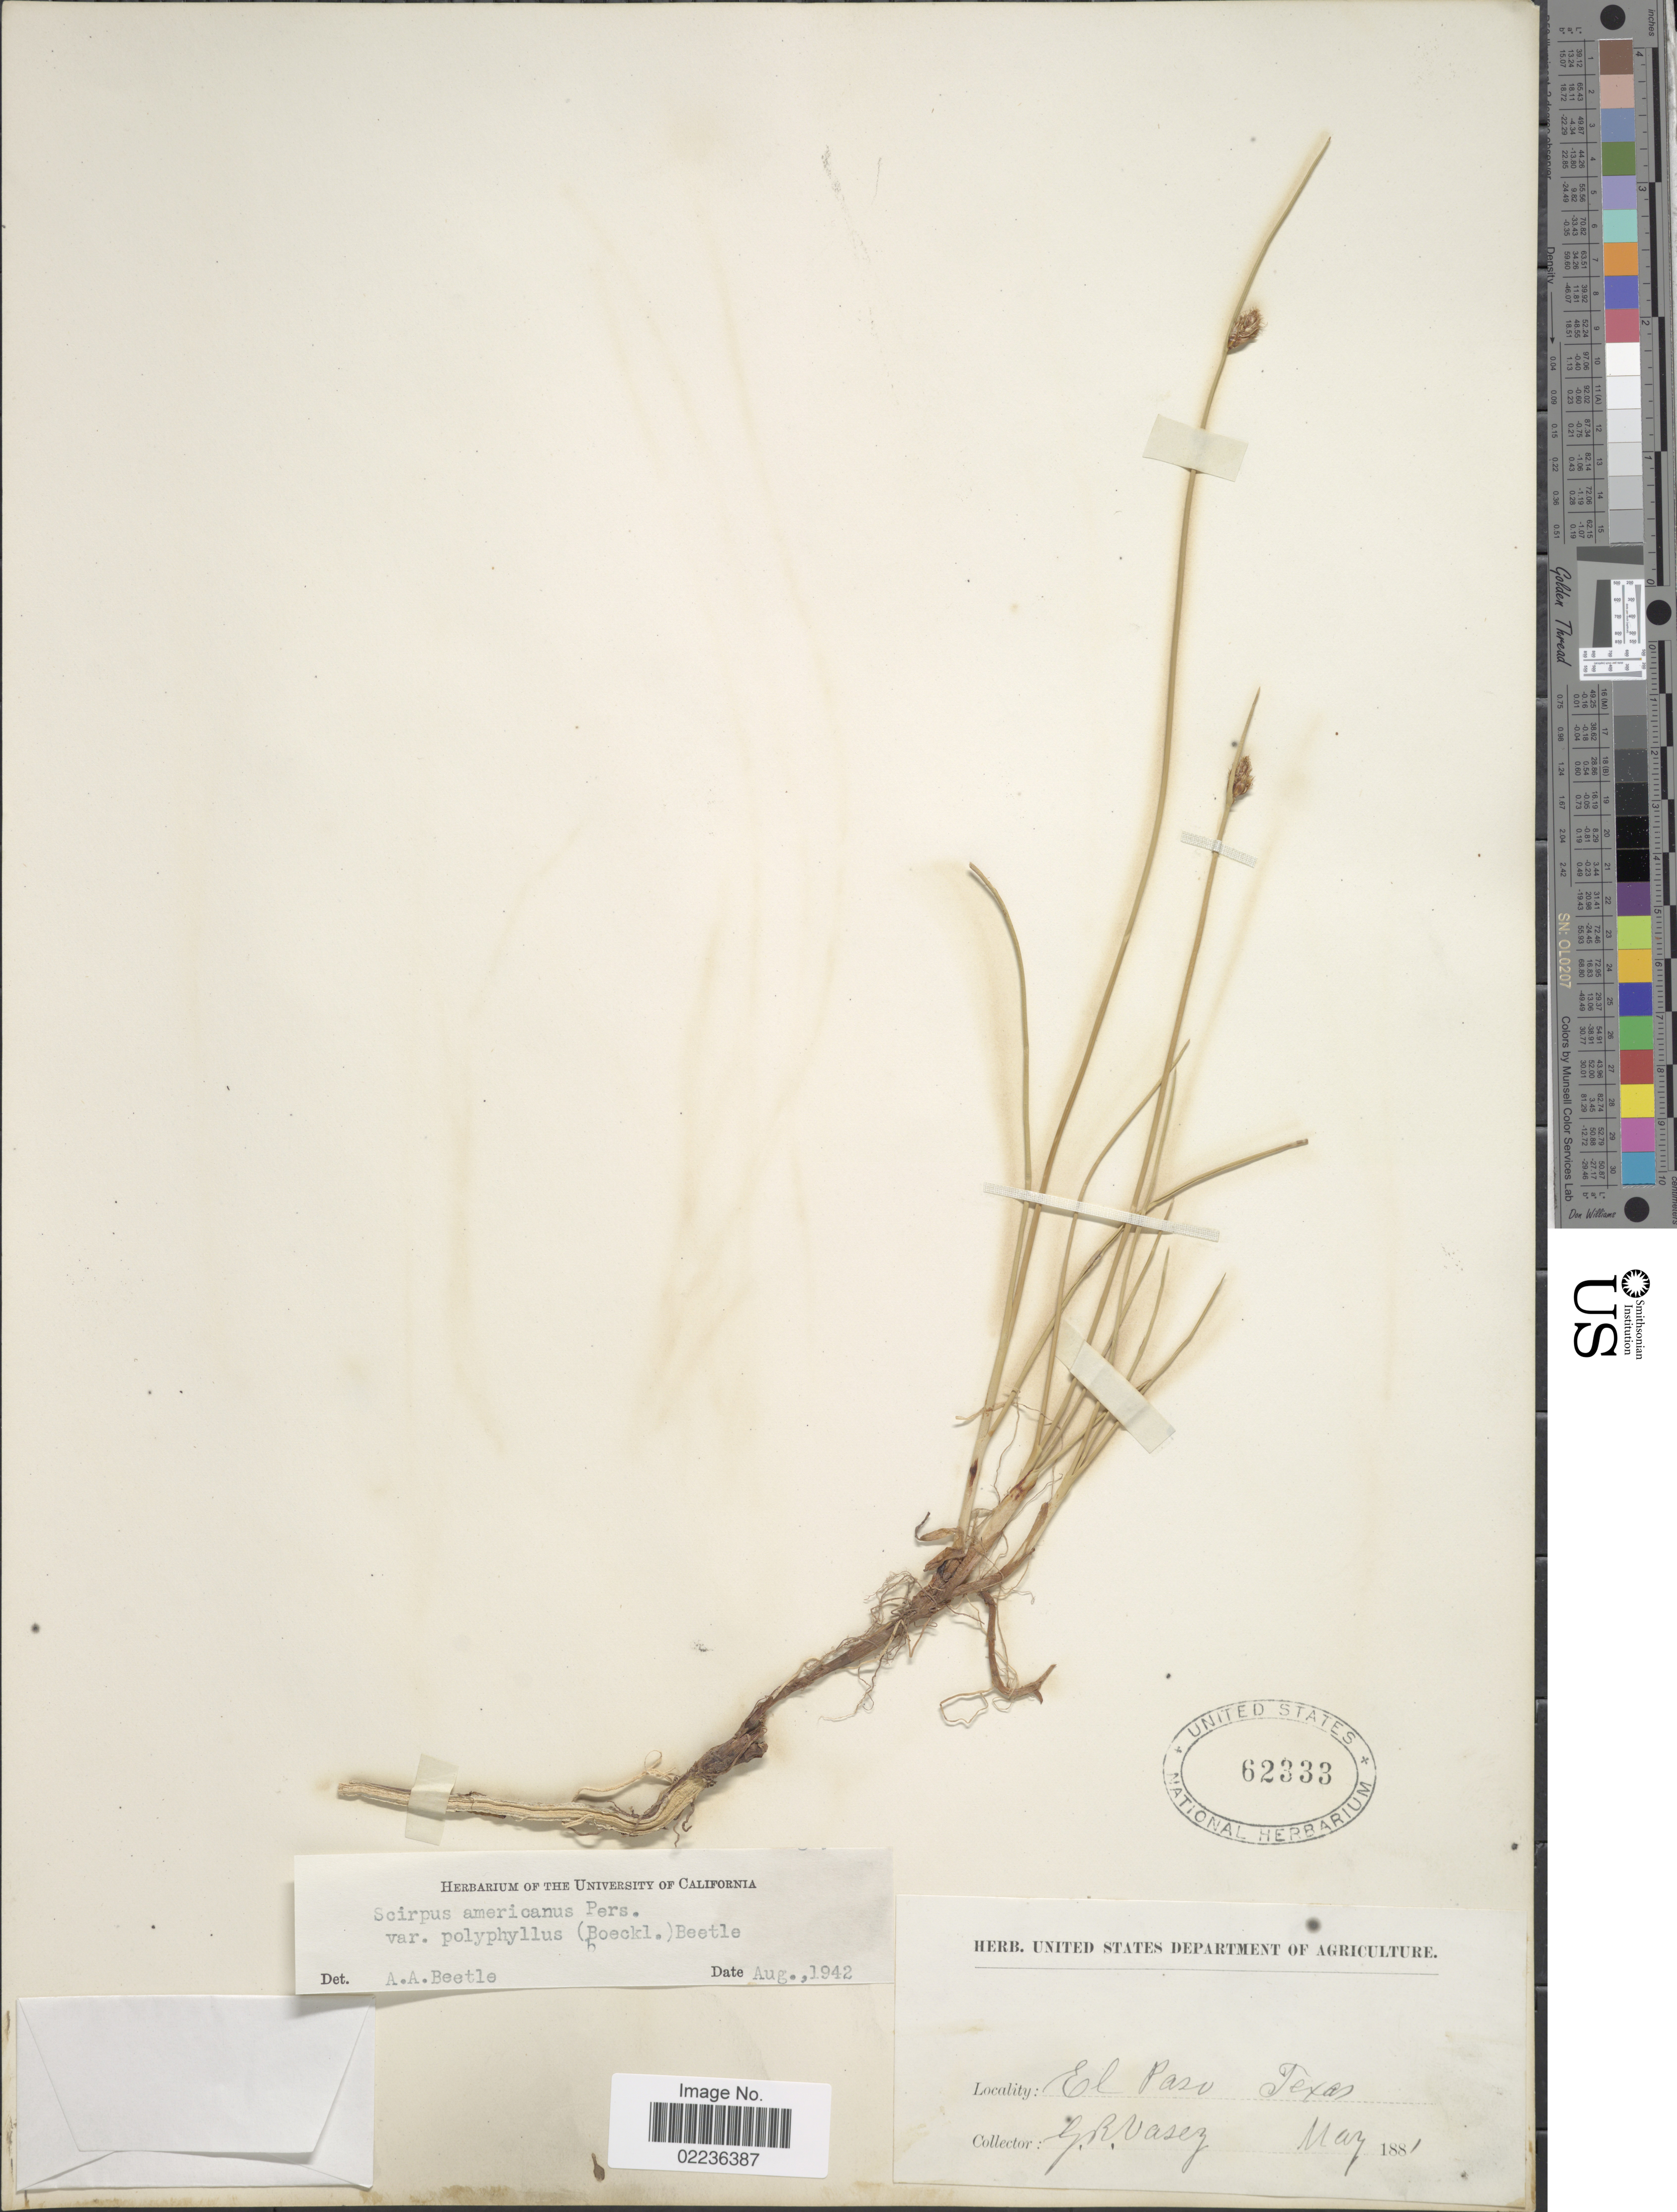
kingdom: Plantae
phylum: Tracheophyta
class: Liliopsida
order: Poales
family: Cyperaceae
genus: Schoenoplectus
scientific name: Schoenoplectus pungens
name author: (Vahl) Palla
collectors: G. R. Vasey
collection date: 1881-05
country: United States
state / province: Texas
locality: El Paso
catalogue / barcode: US 62333